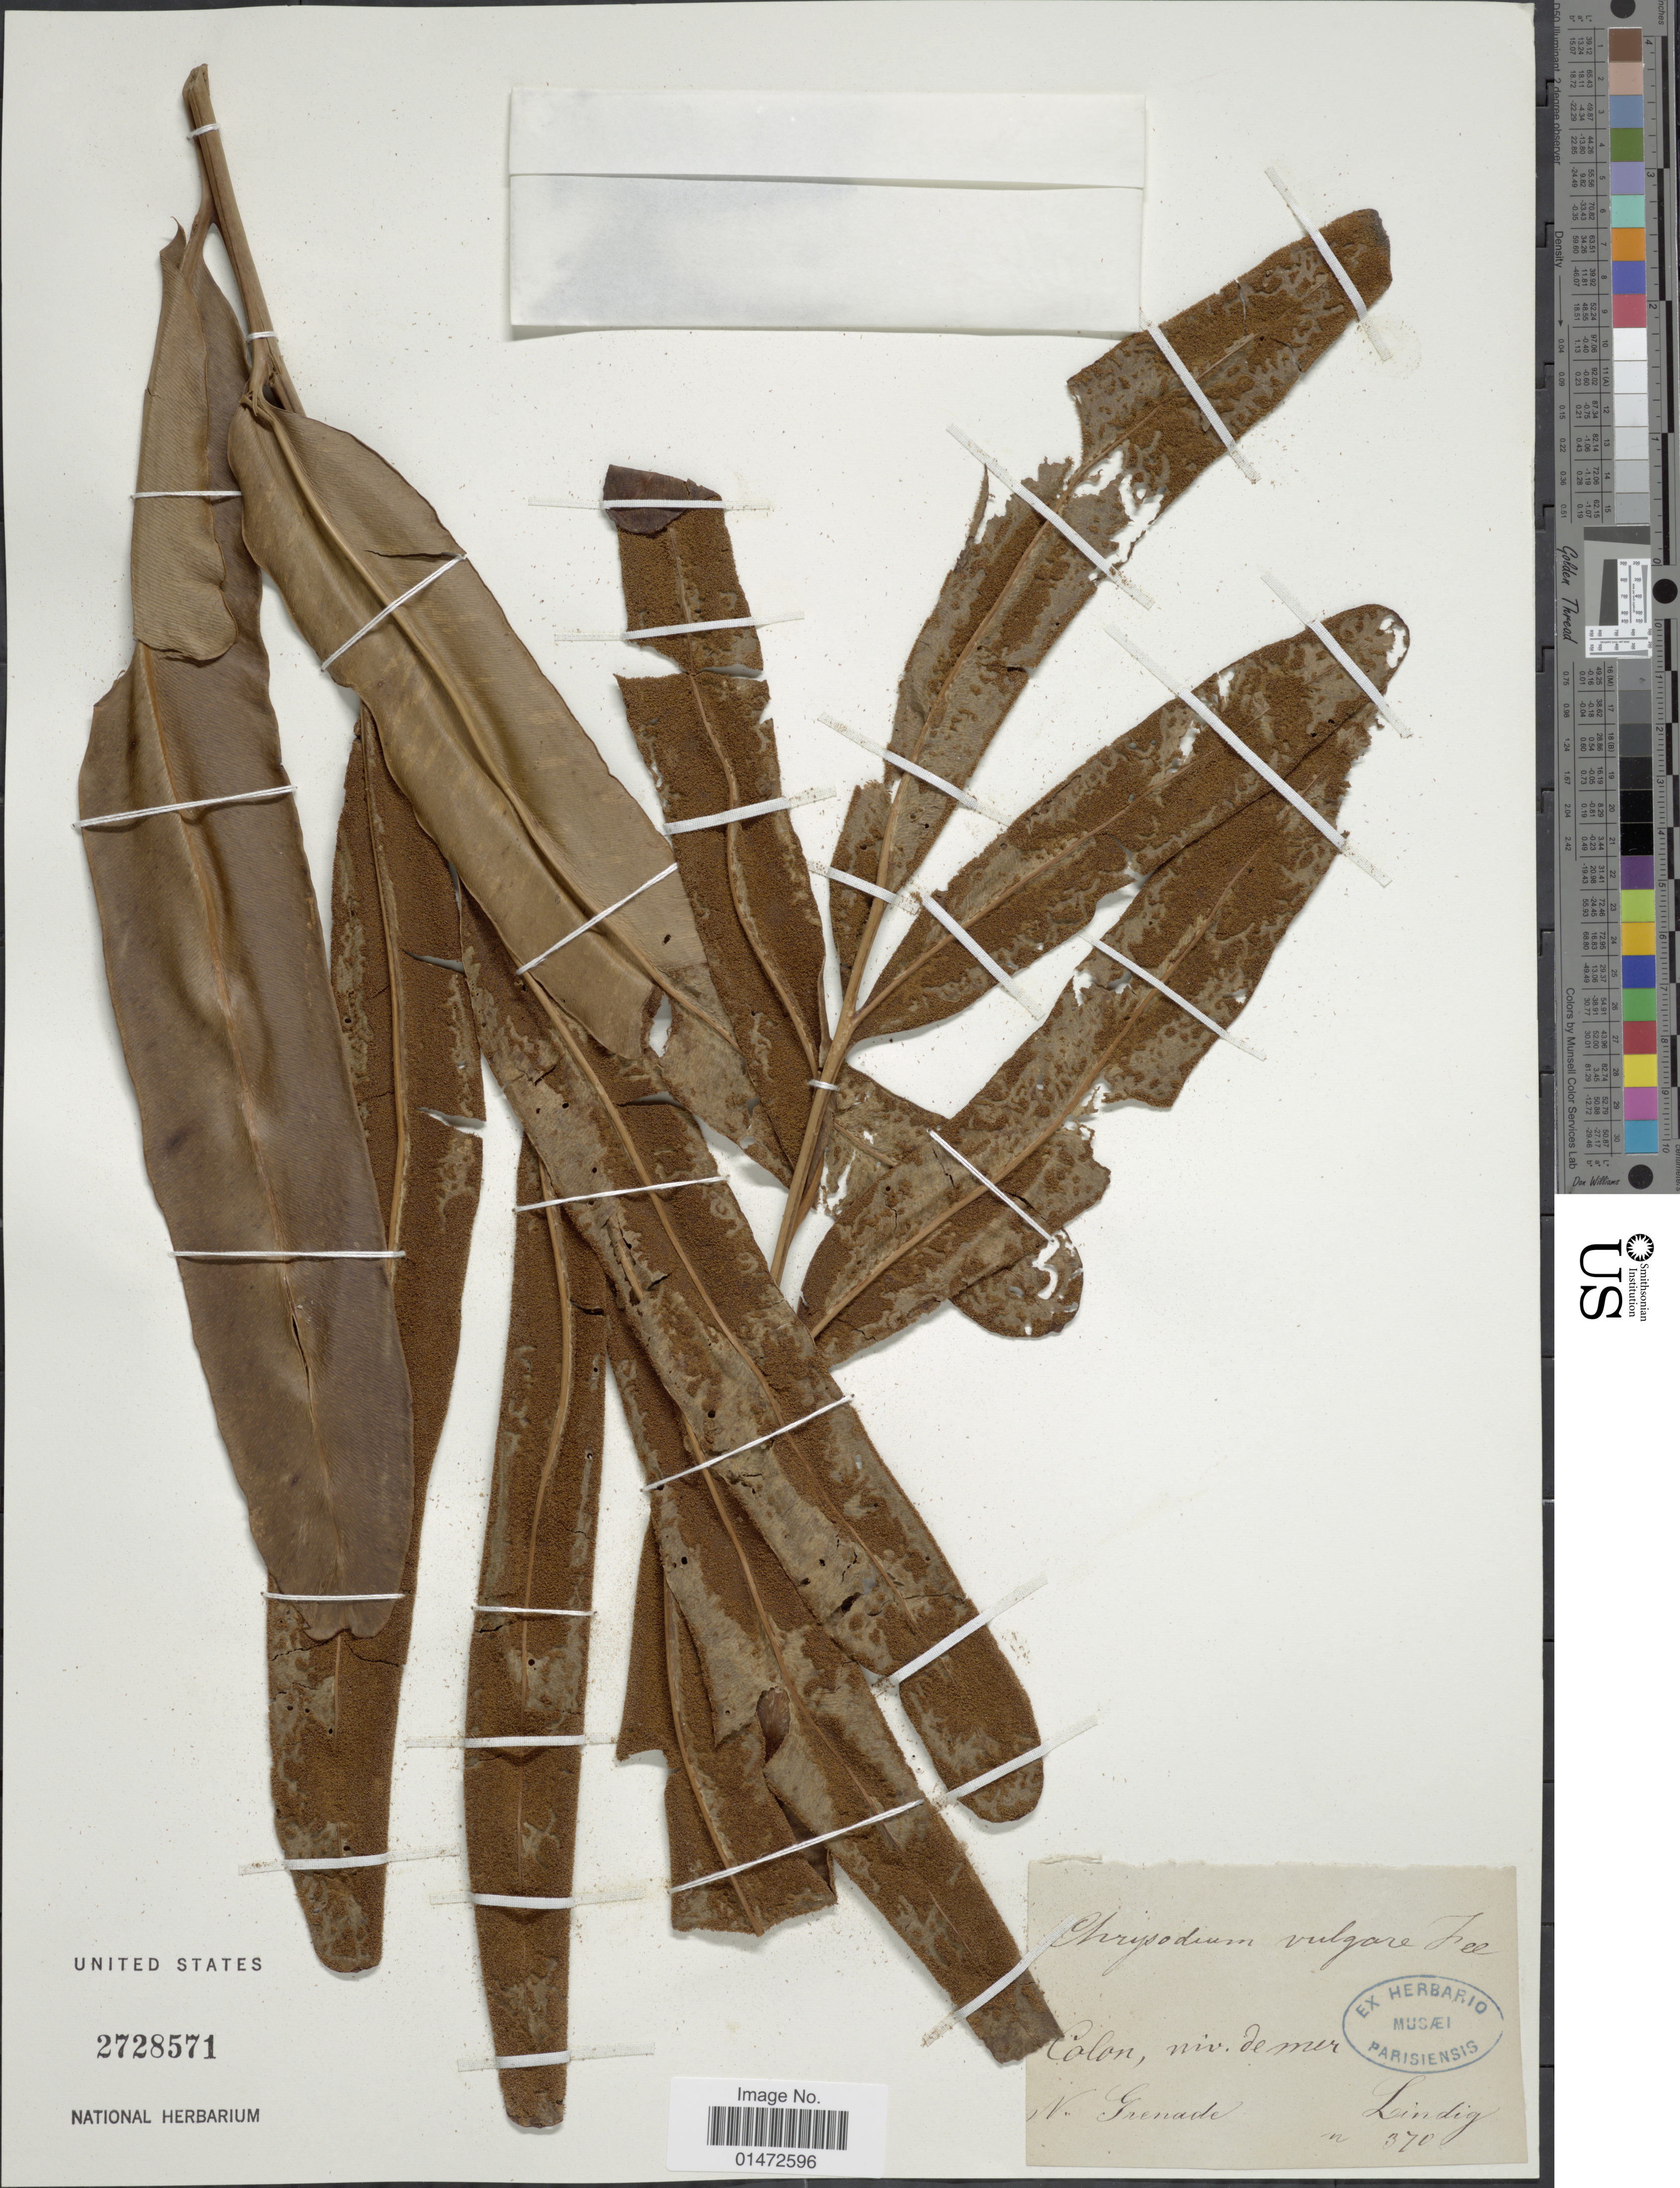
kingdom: Plantae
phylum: Tracheophyta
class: Polypodiopsida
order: Polypodiales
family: Pteridaceae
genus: Acrostichum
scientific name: Acrostichum aureum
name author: L.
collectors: -. Lindig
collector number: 370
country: Philippines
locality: Colon, niv. de mer, N. Grenada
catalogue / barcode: US 2728571